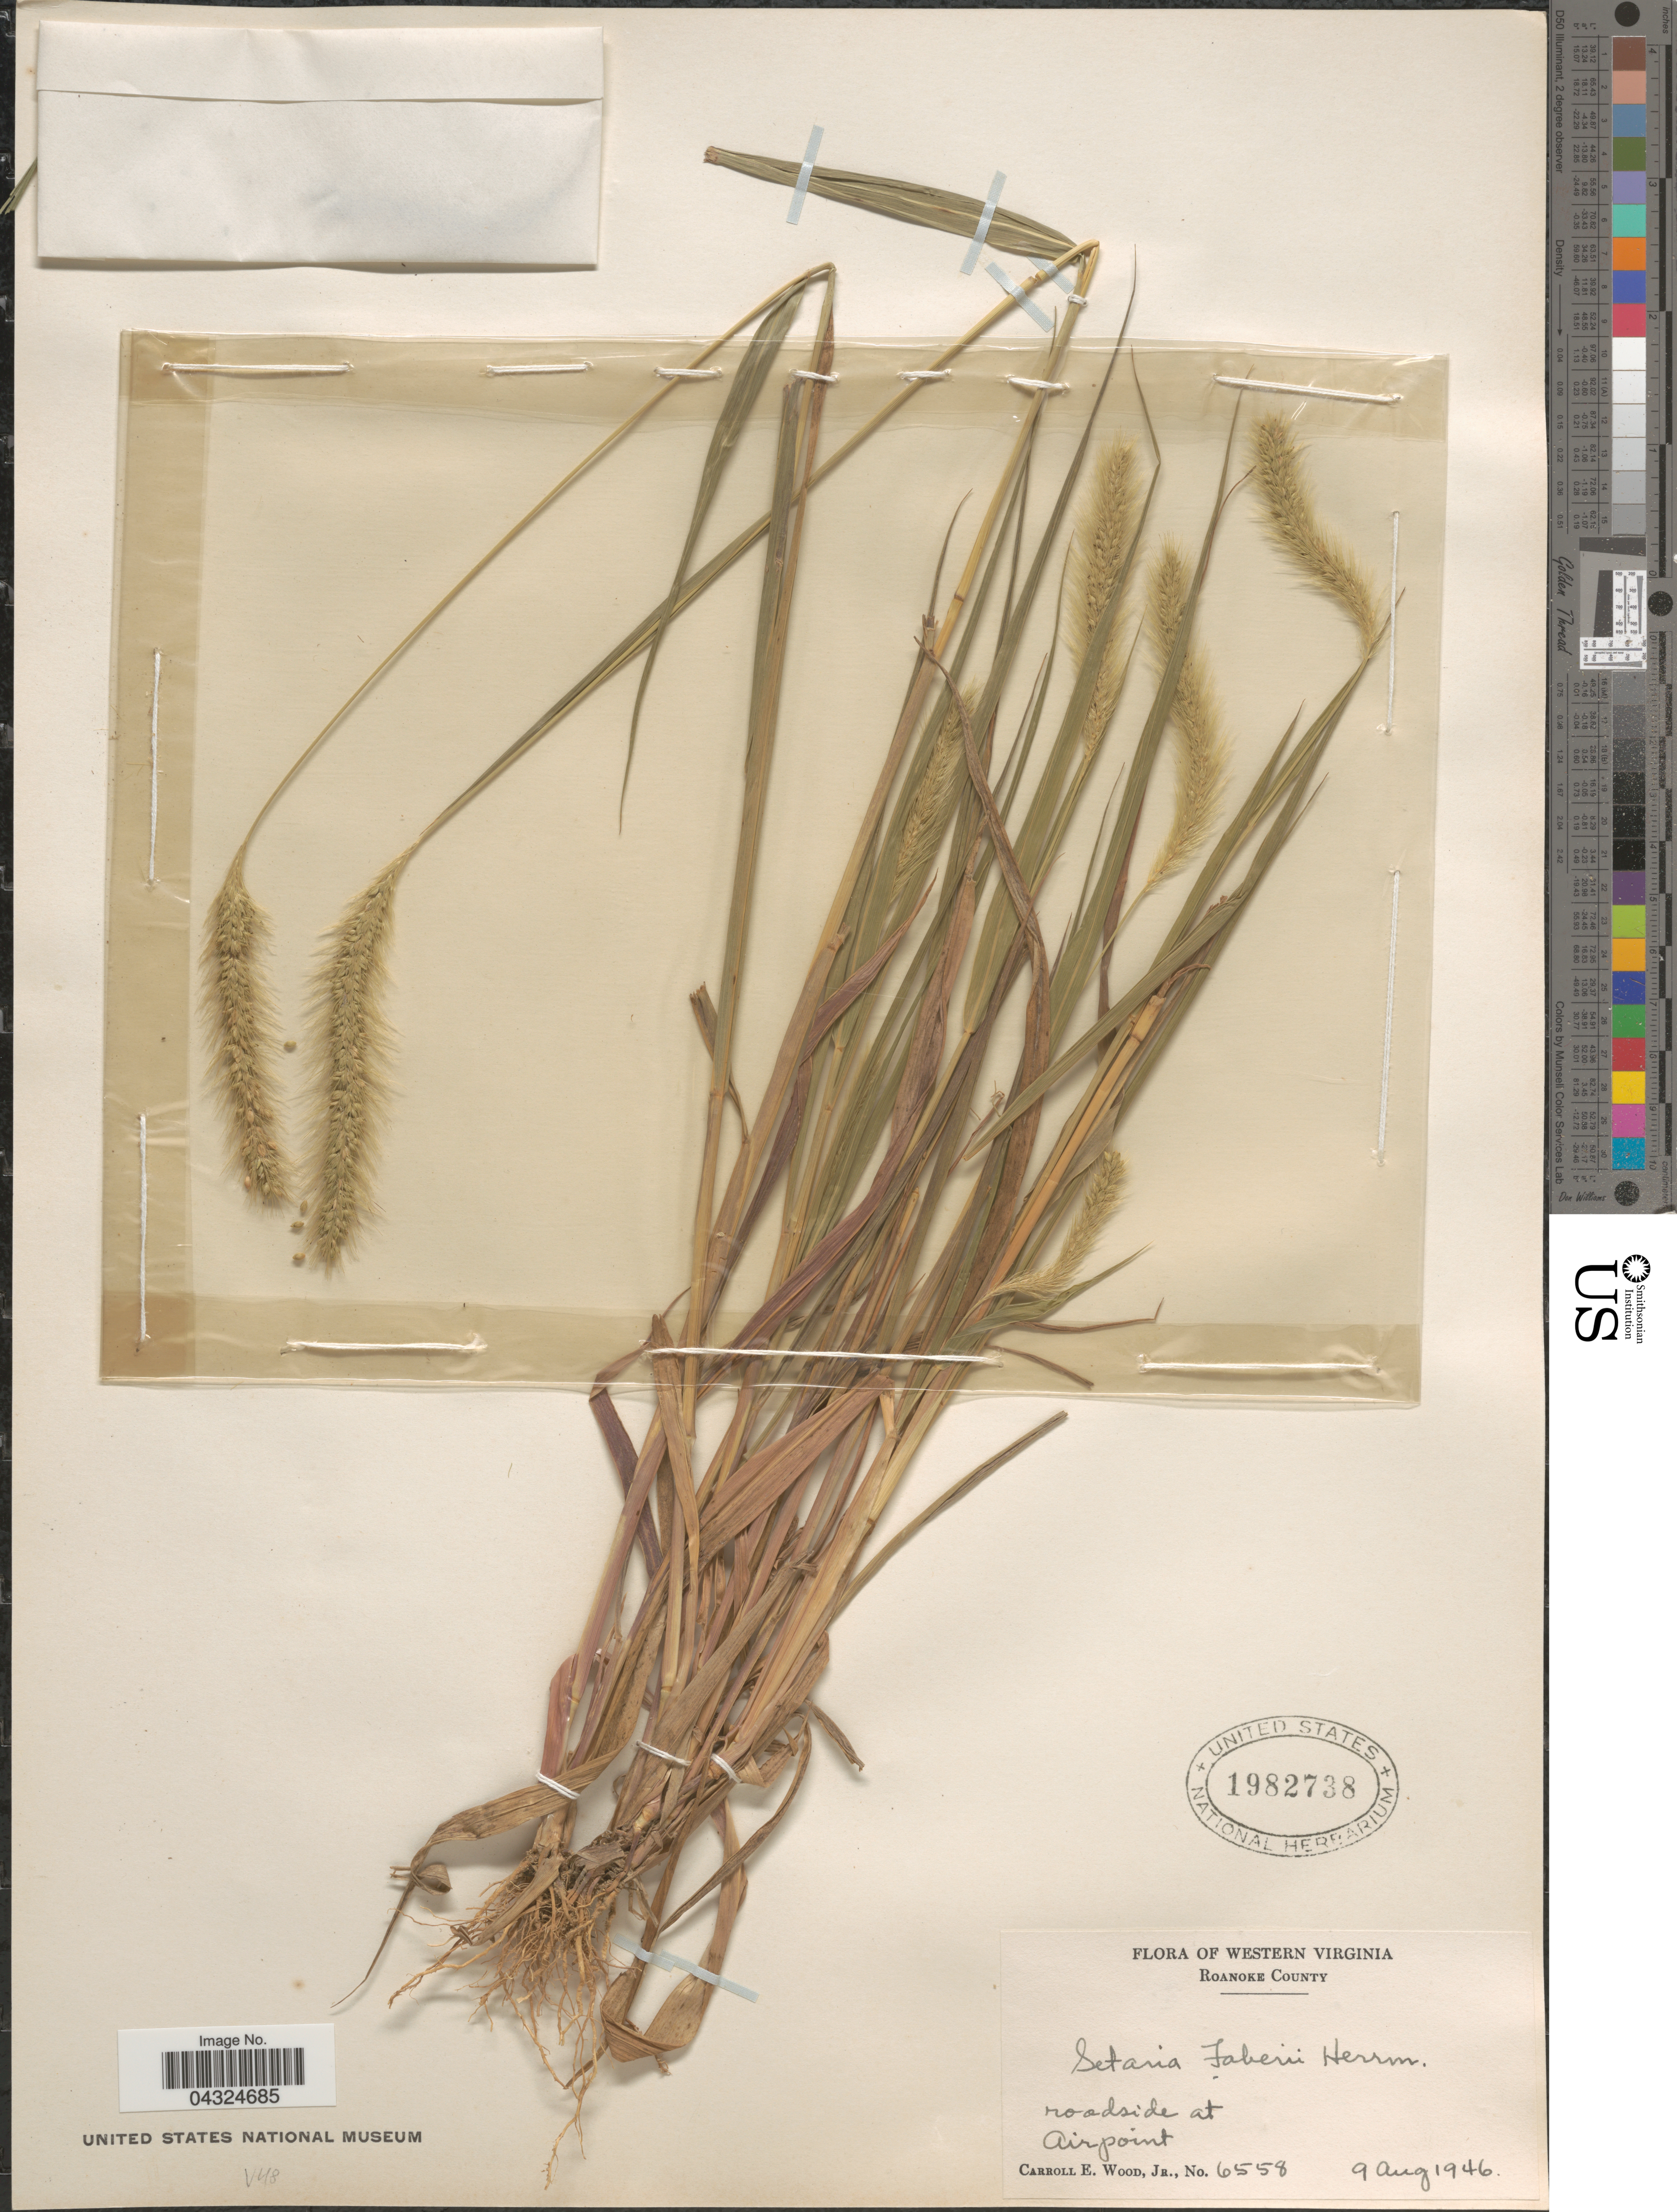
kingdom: Plantae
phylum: Tracheophyta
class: Liliopsida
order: Poales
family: Poaceae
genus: Setaria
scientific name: Setaria faberi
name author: R.A.W. Herrm.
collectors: C. Wood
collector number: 6558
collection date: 1946-08-09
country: United States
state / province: Virginia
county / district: Roanoke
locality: Western Virginia. Roanoke County. Roadside at Airpoint.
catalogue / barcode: US 1982738